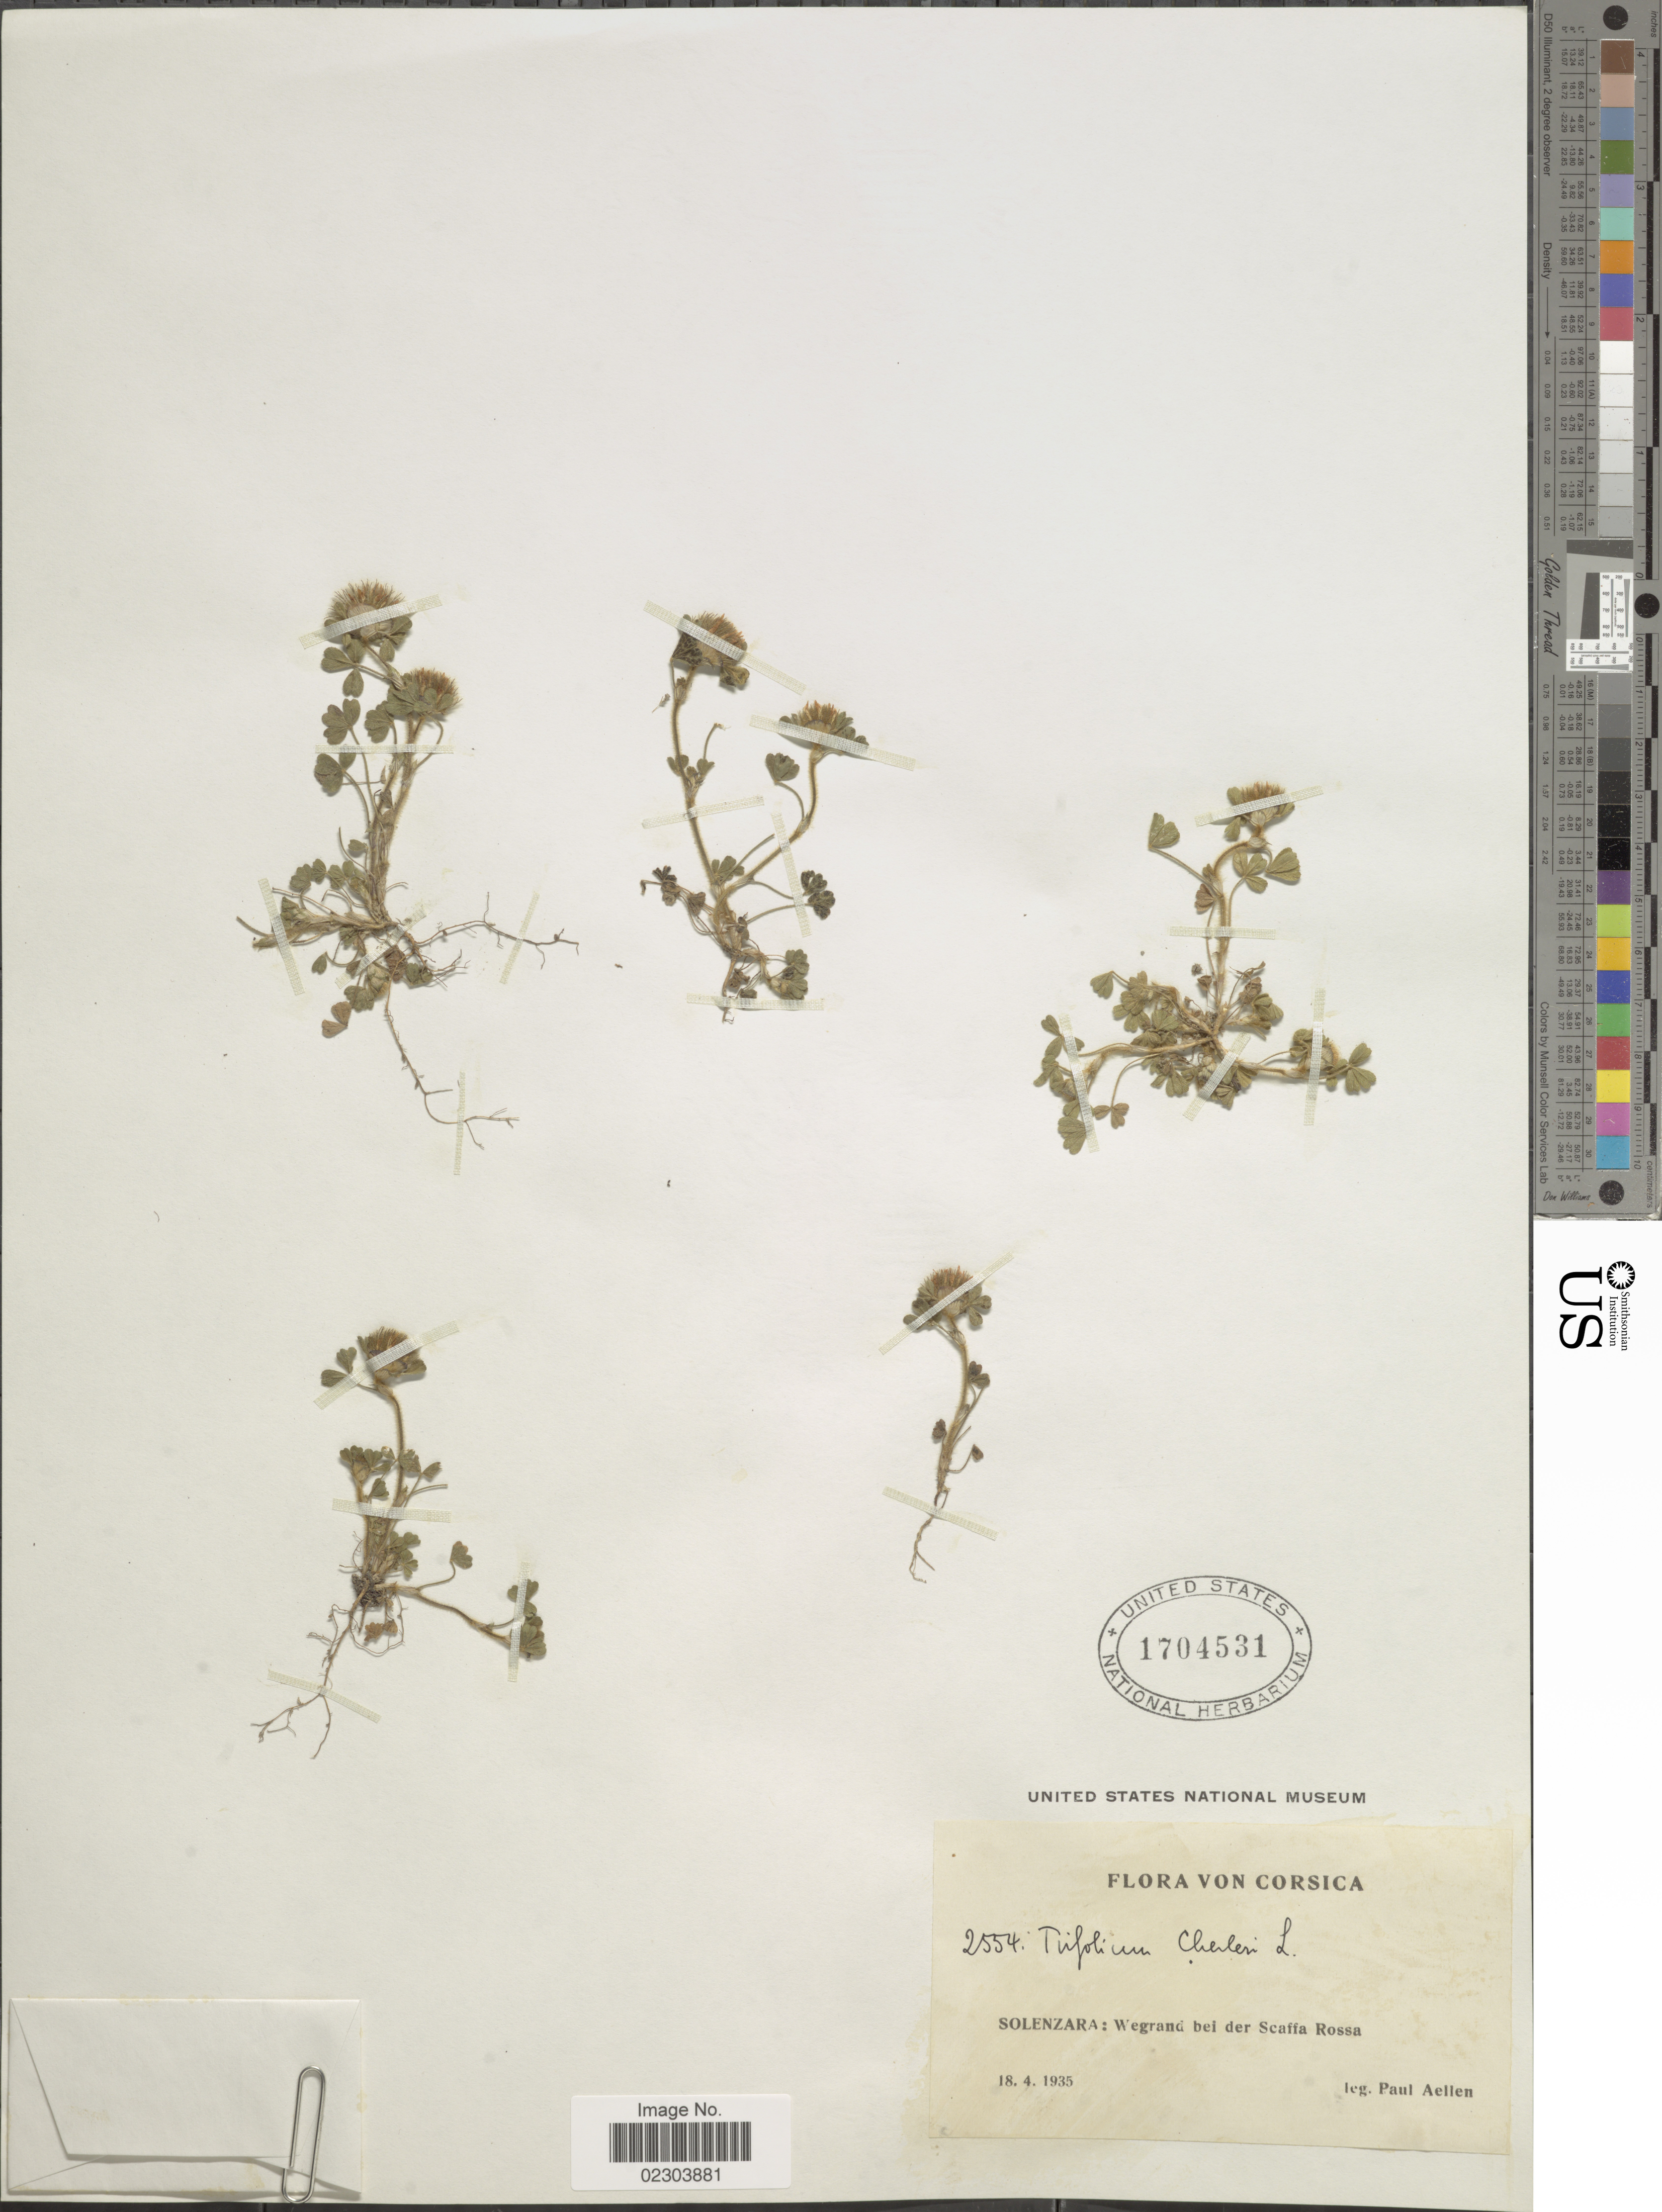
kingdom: Plantae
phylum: Tracheophyta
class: Magnoliopsida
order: Fabales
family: Fabaceae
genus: Trifolium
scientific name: Trifolium cherleri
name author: L.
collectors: P. Aellen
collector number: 2554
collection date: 1935-04-18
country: France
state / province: Corsica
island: Corse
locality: Solenzara: Wegrand bei der Scaffa Rossa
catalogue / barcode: US 1704531